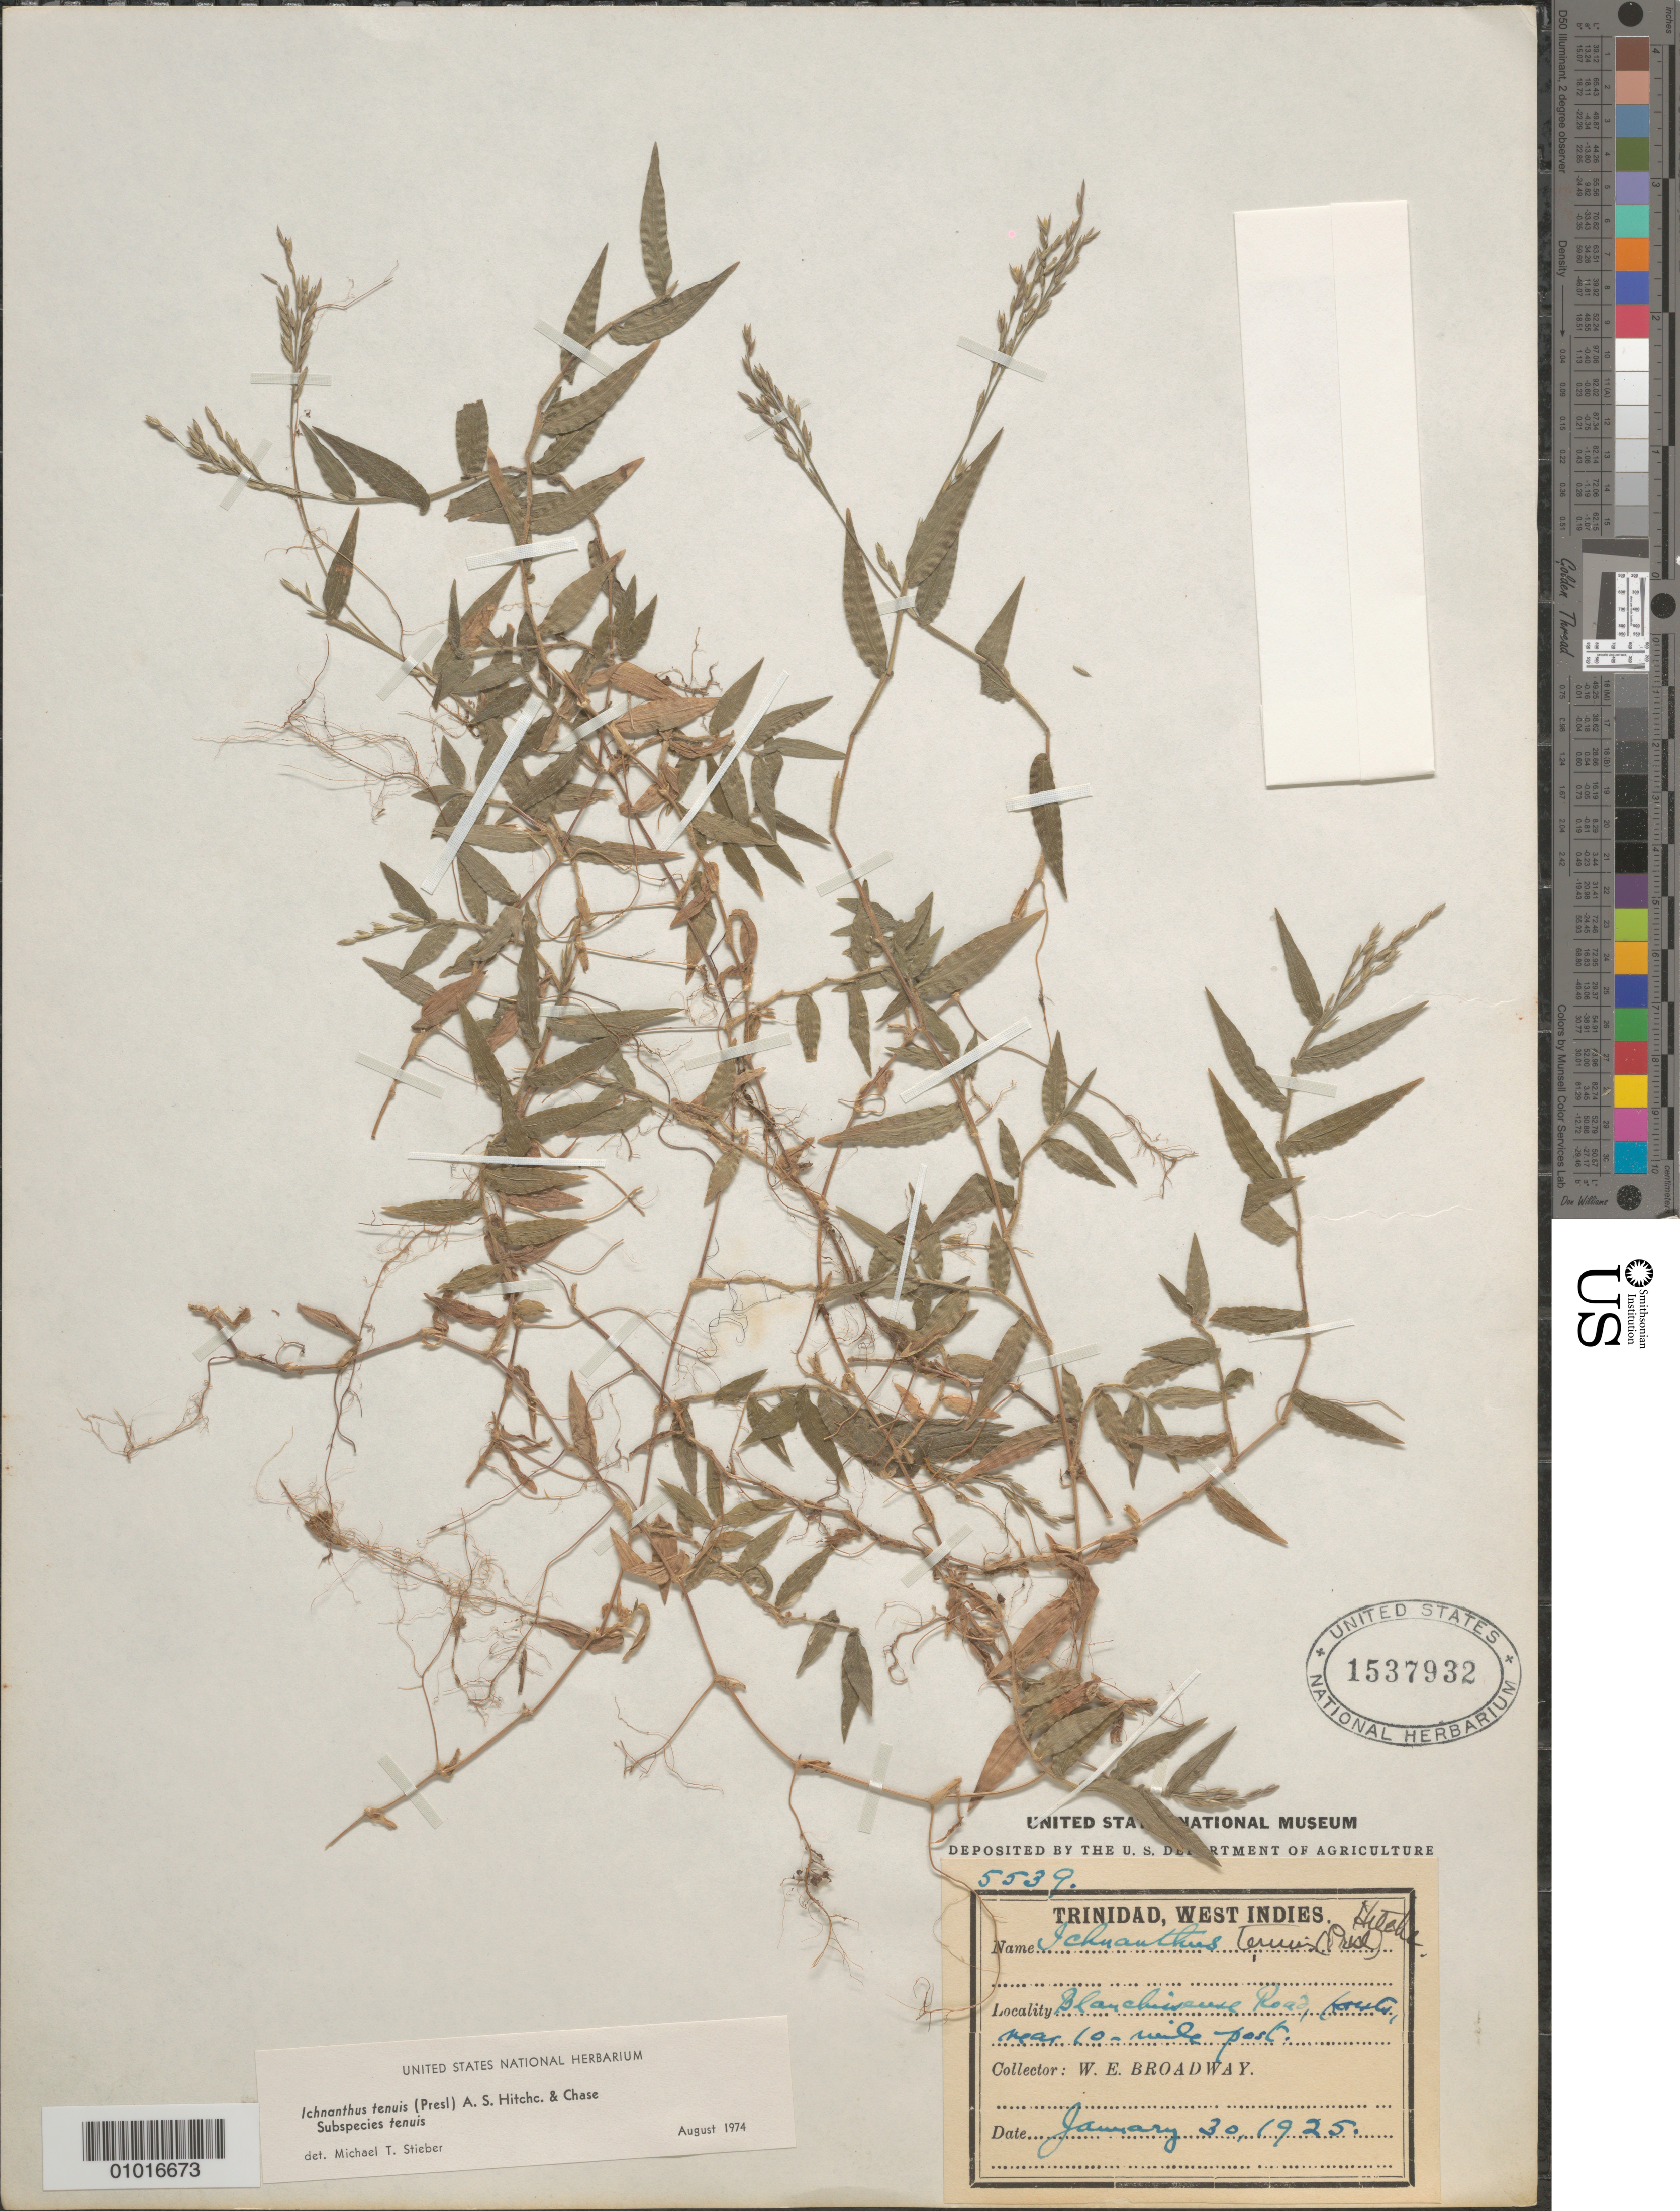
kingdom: Plantae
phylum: Tracheophyta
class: Liliopsida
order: Poales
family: Poaceae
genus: Ichnanthus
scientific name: Ichnanthus tenuis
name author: (J. Presl) Hitchc. & Chase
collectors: W. E. Broadway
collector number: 5539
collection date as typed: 30 Jan 1925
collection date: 1925-01-30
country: Trinidad and Tobago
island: Trinidad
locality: Blanchisseuse road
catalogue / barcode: US 1537932